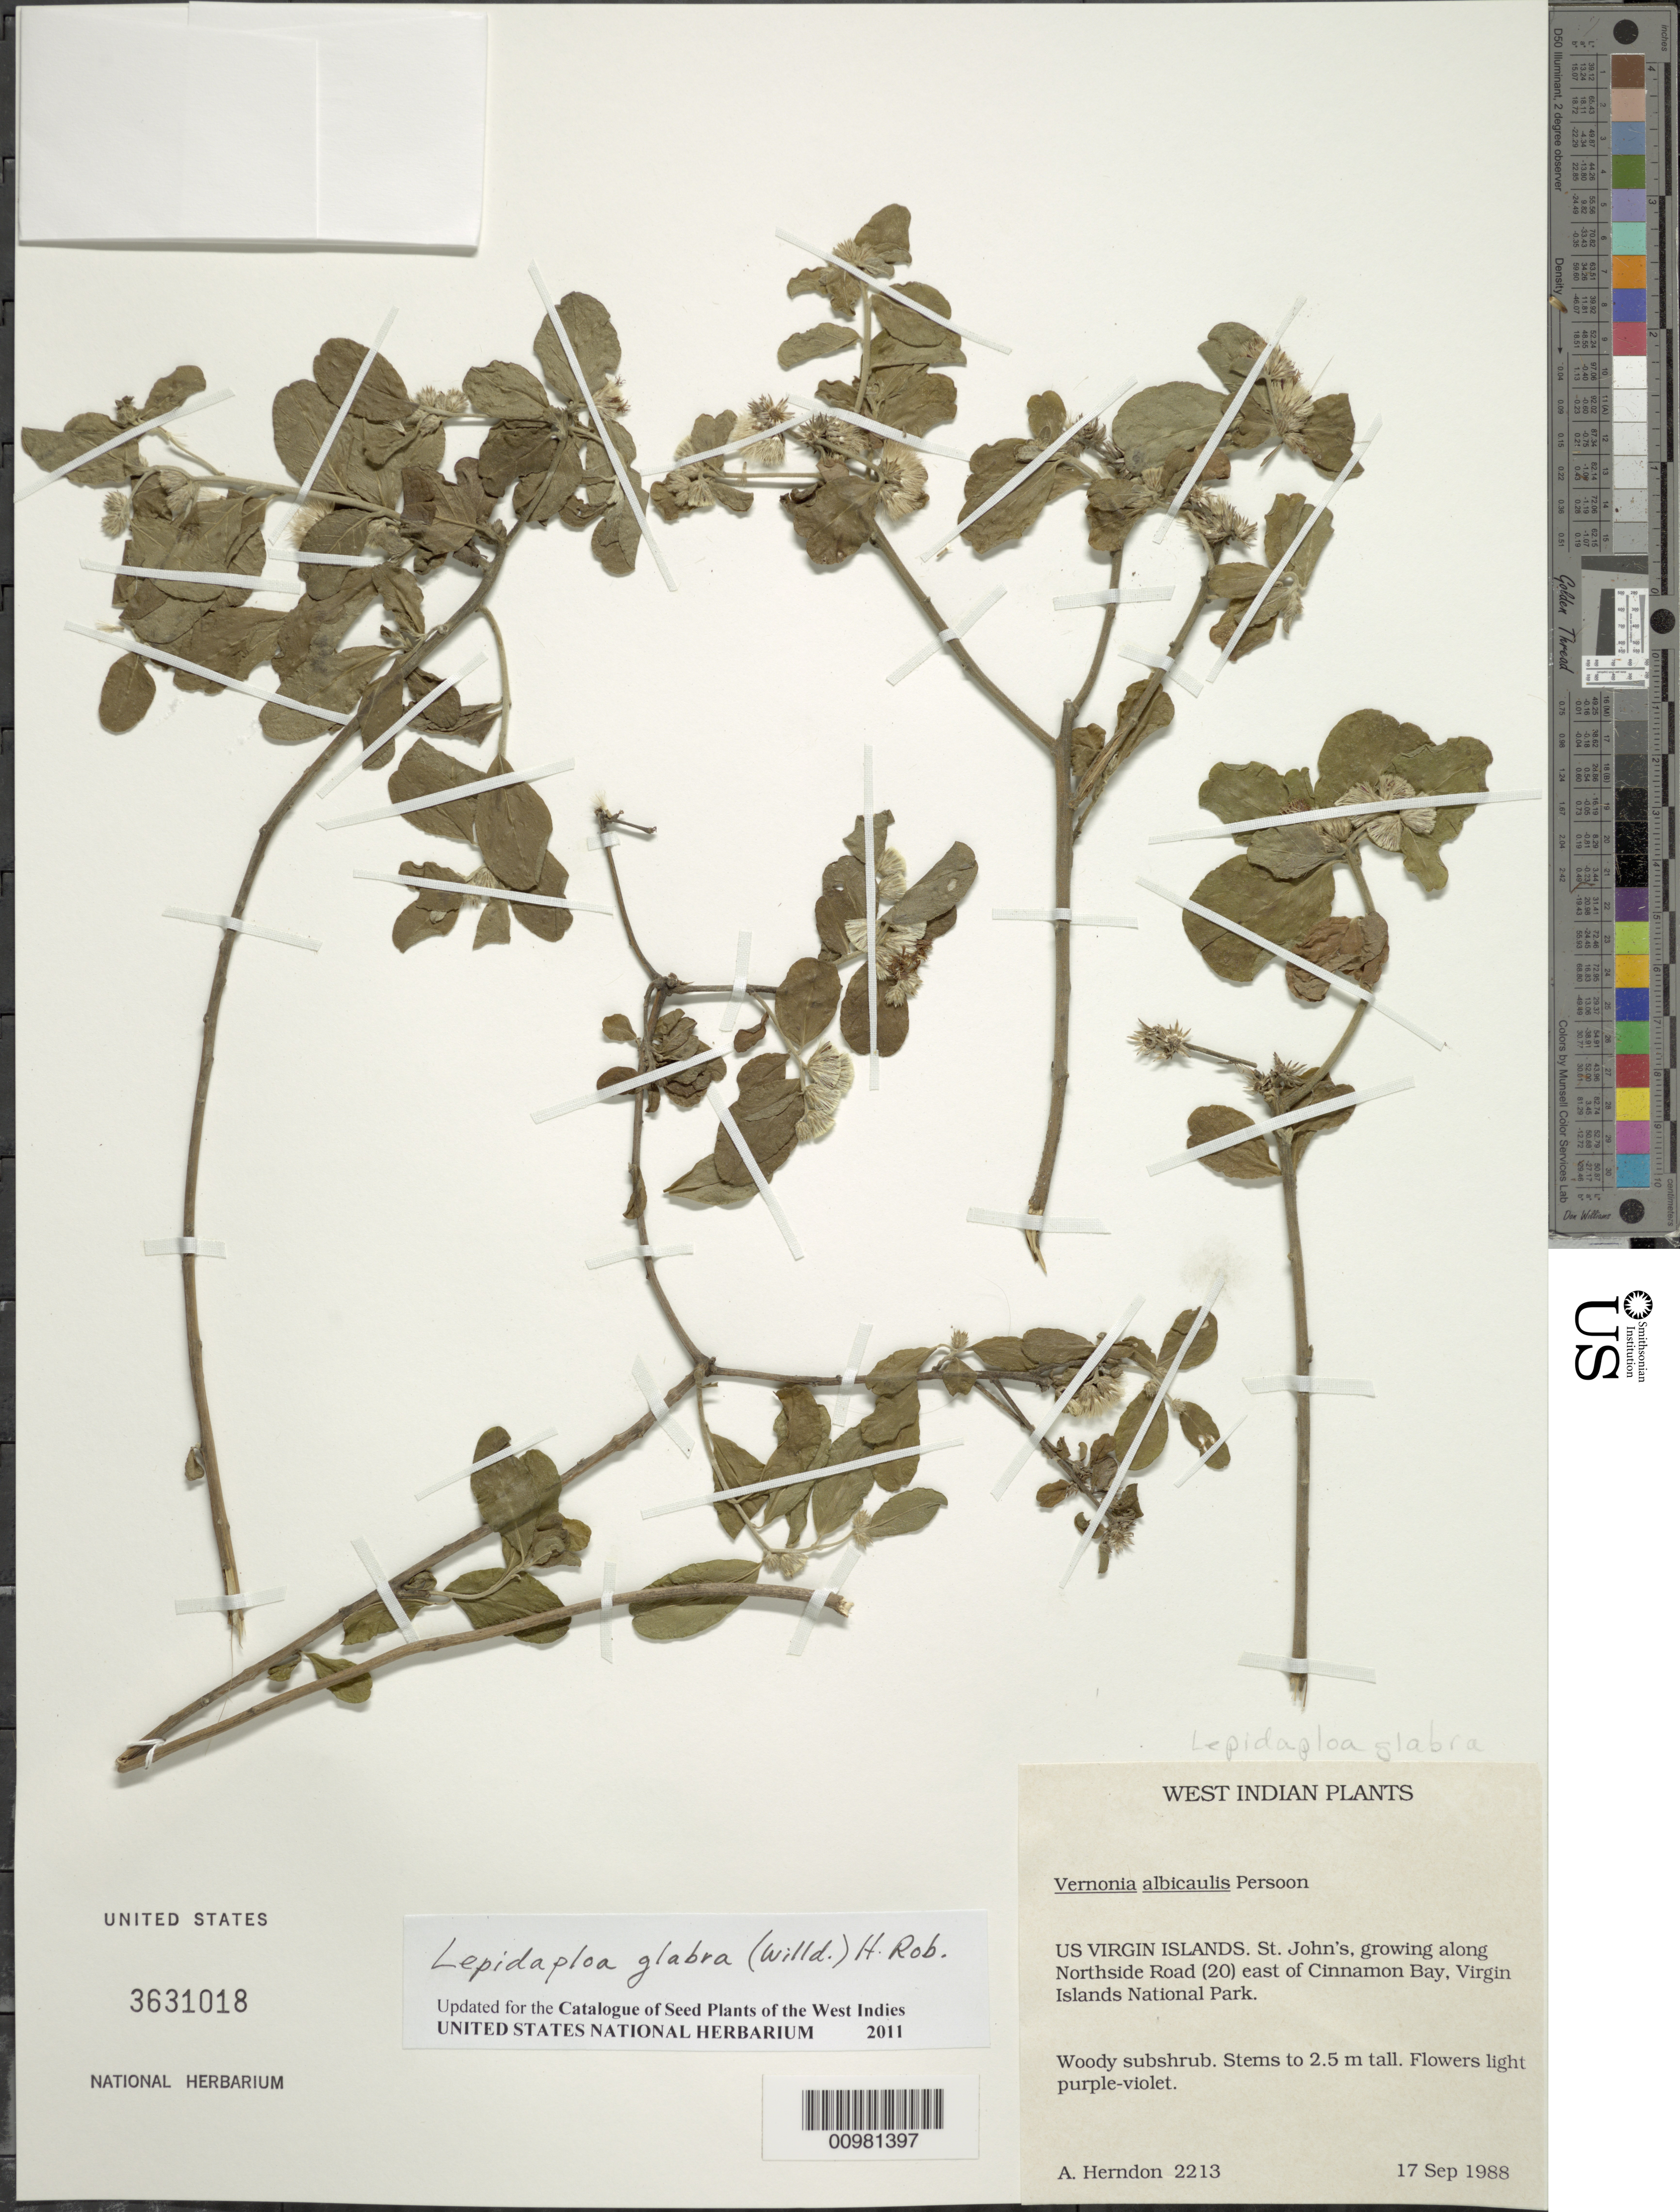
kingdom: Plantae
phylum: Tracheophyta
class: Magnoliopsida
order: Asterales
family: Asteraceae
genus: Lepidaploa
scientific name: Lepidaploa glabra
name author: (Willd.) H. Rob.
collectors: A. Herndon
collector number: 2213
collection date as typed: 17 Sep 1988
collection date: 1988-09-17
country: U.S. Virgin Islands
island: St. John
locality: Growing along Northside Road (20) E of Cinnamon Bay, Virgin Islands National Park.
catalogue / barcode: US 3631018